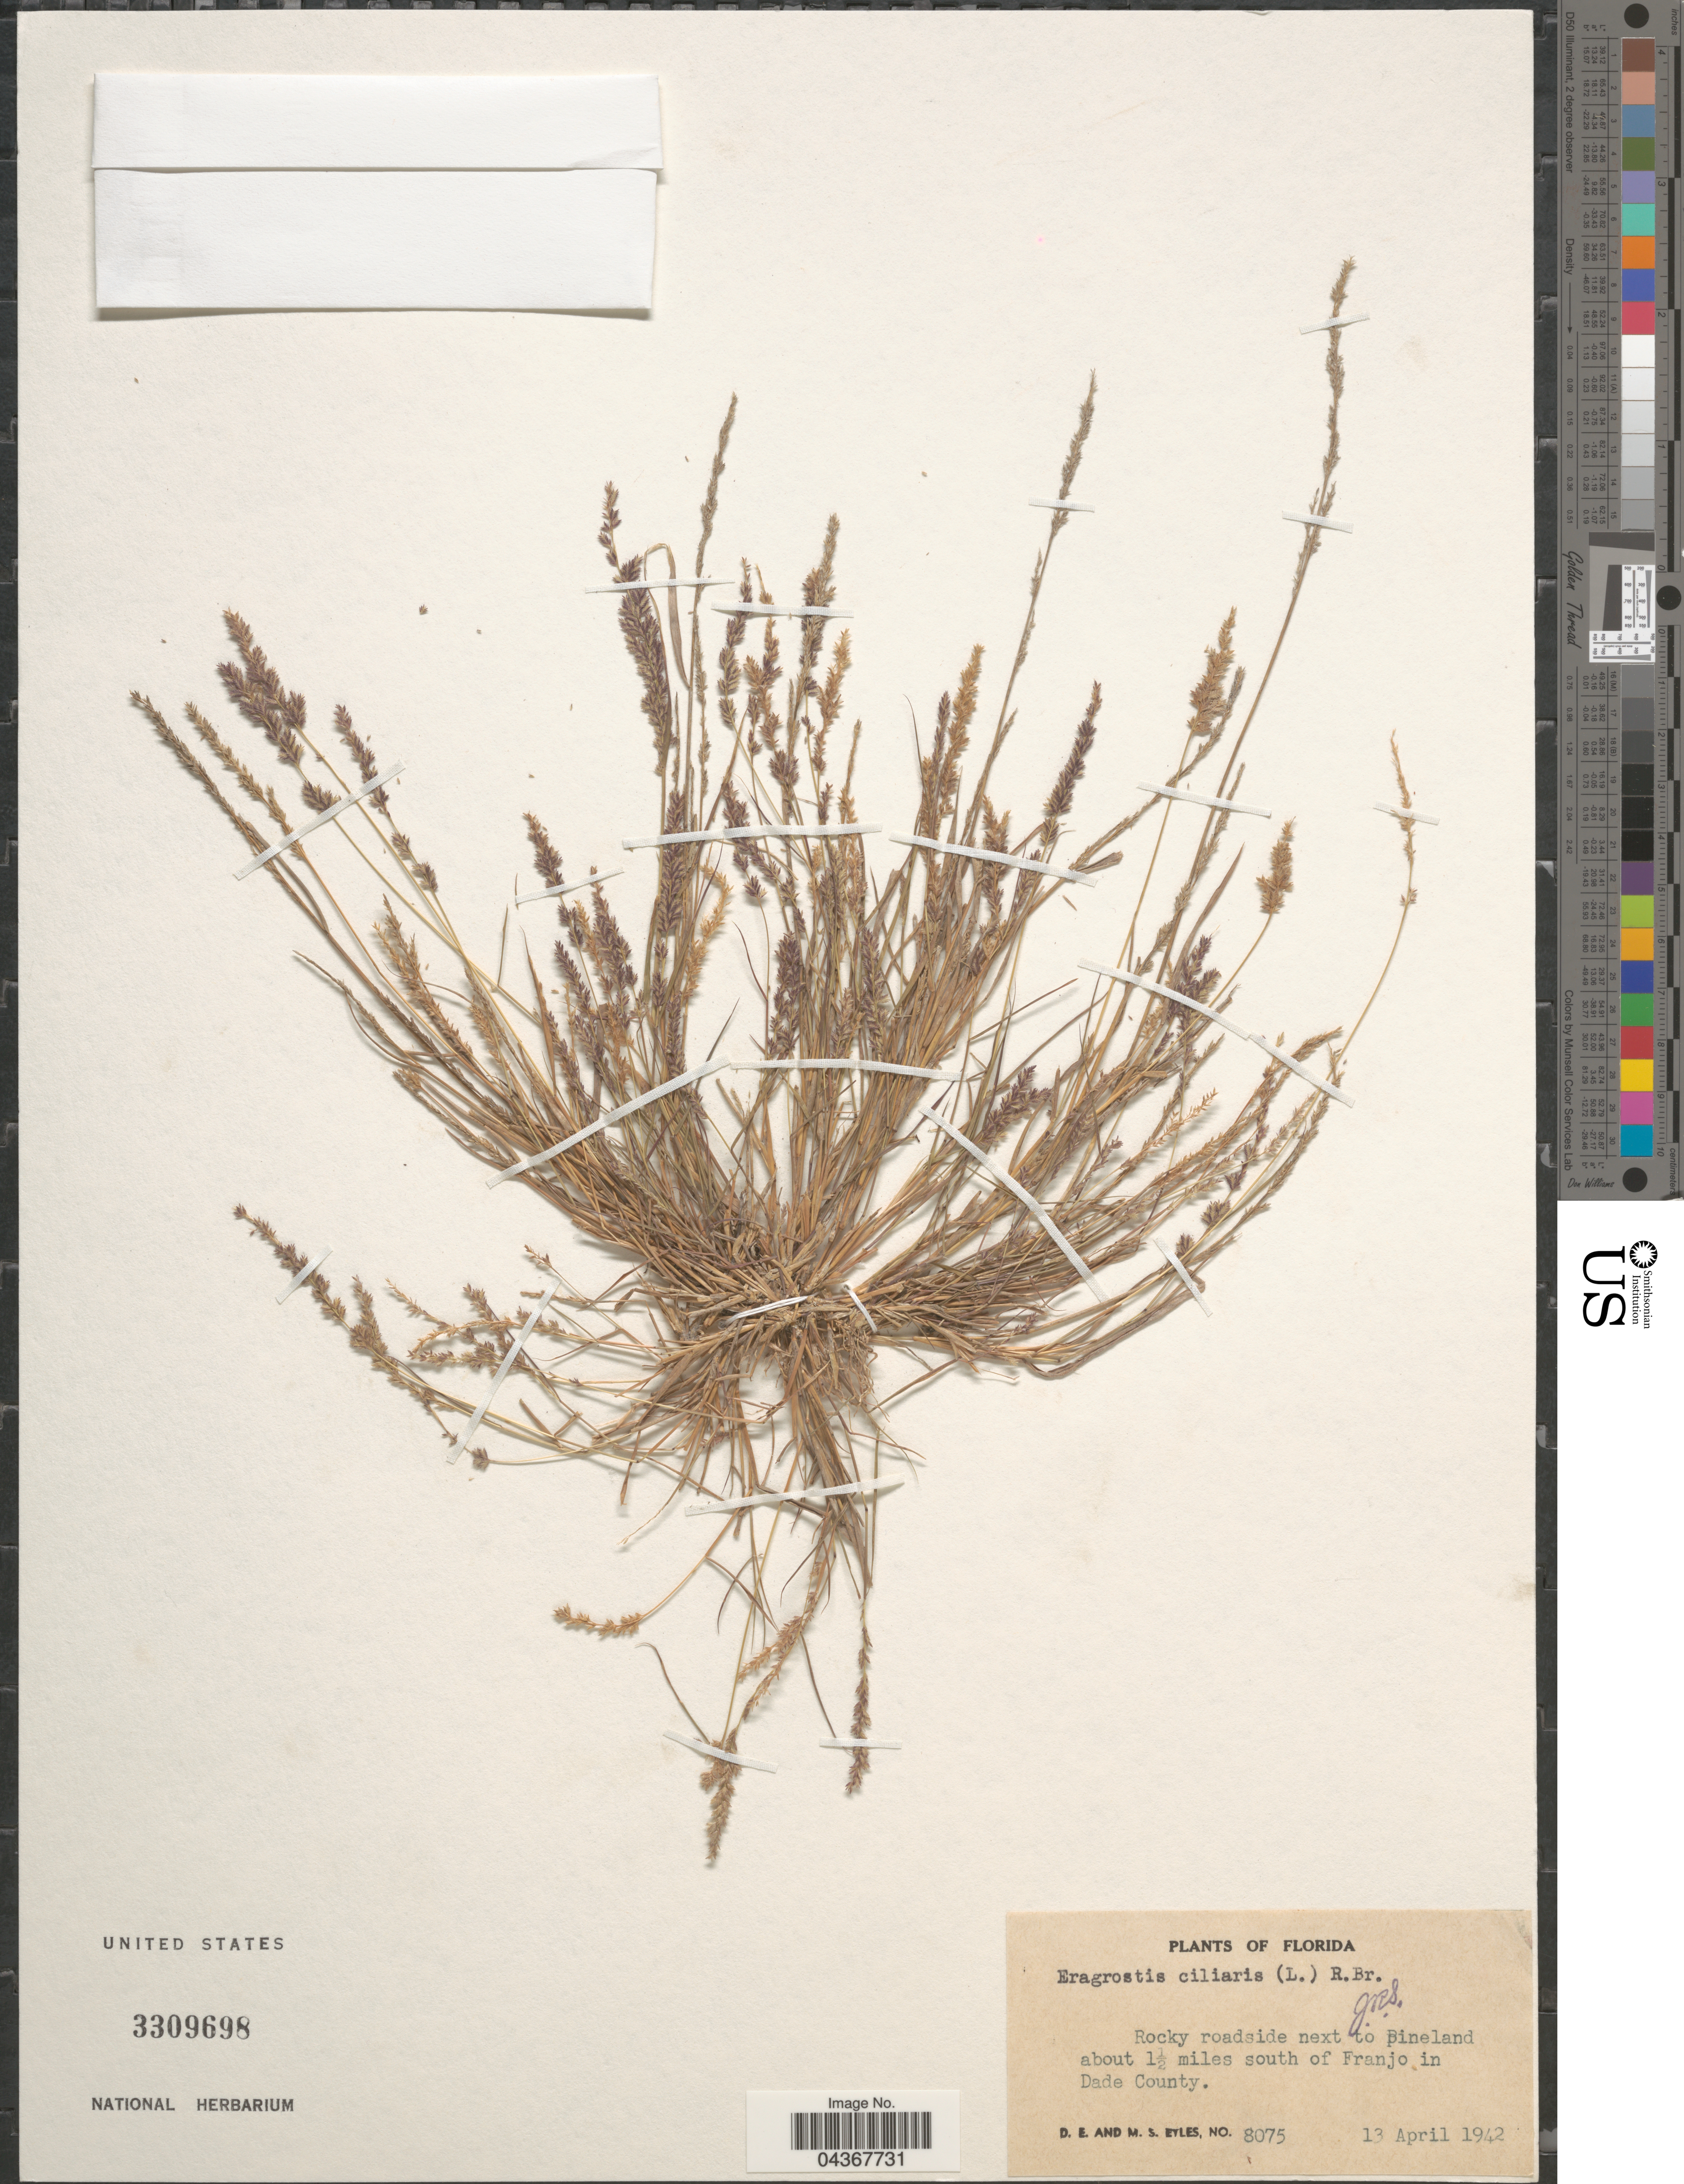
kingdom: Plantae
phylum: Tracheophyta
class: Liliopsida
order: Poales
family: Poaceae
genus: Eragrostis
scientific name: Eragrostis ciliaris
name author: (L.) R. Br.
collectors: D. Eyles & M. Eyles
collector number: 8075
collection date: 1942-04-13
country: United States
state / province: Florida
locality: Rocky roadside next to pineland about 1½ miles south of Franjo in Dade County.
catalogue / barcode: US 3309698